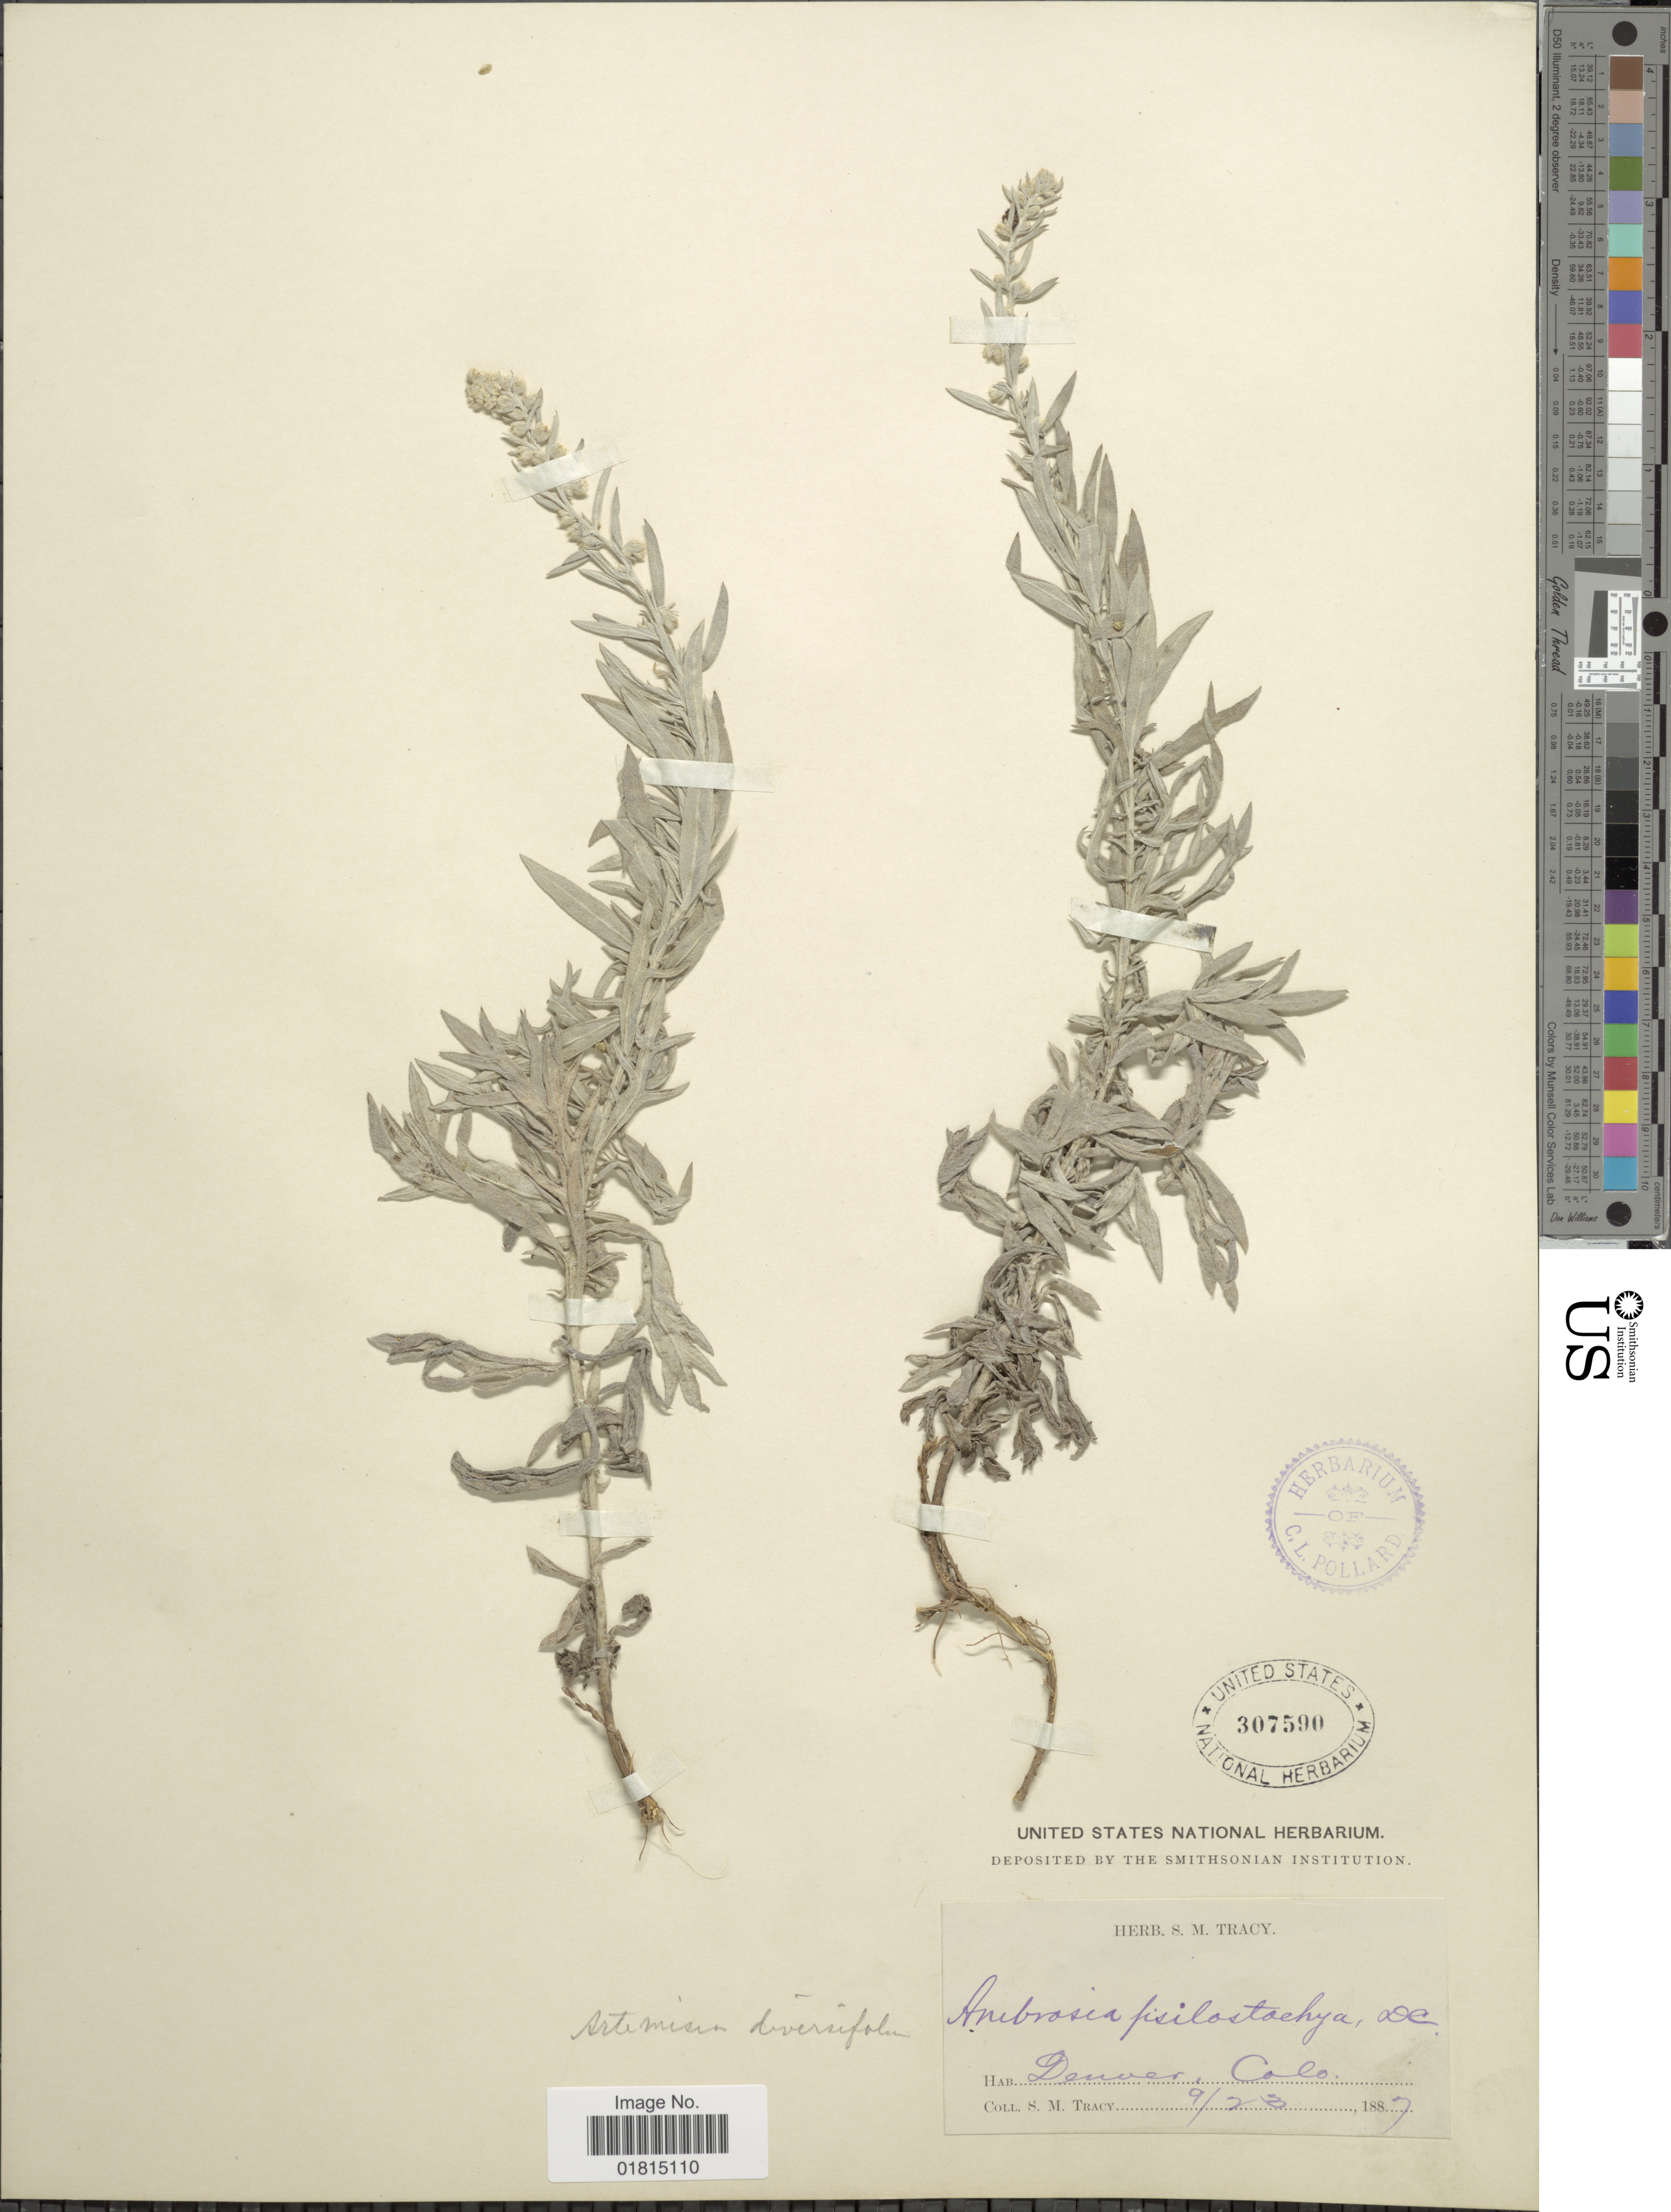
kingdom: Plantae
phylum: Tracheophyta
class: Magnoliopsida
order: Asterales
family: Asteraceae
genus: Artemisia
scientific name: Artemisia diversifolia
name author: Rydb.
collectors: S. M. Tracy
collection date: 1887-09-23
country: United States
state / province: Colorado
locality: Denver, Colo.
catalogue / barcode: US 307590